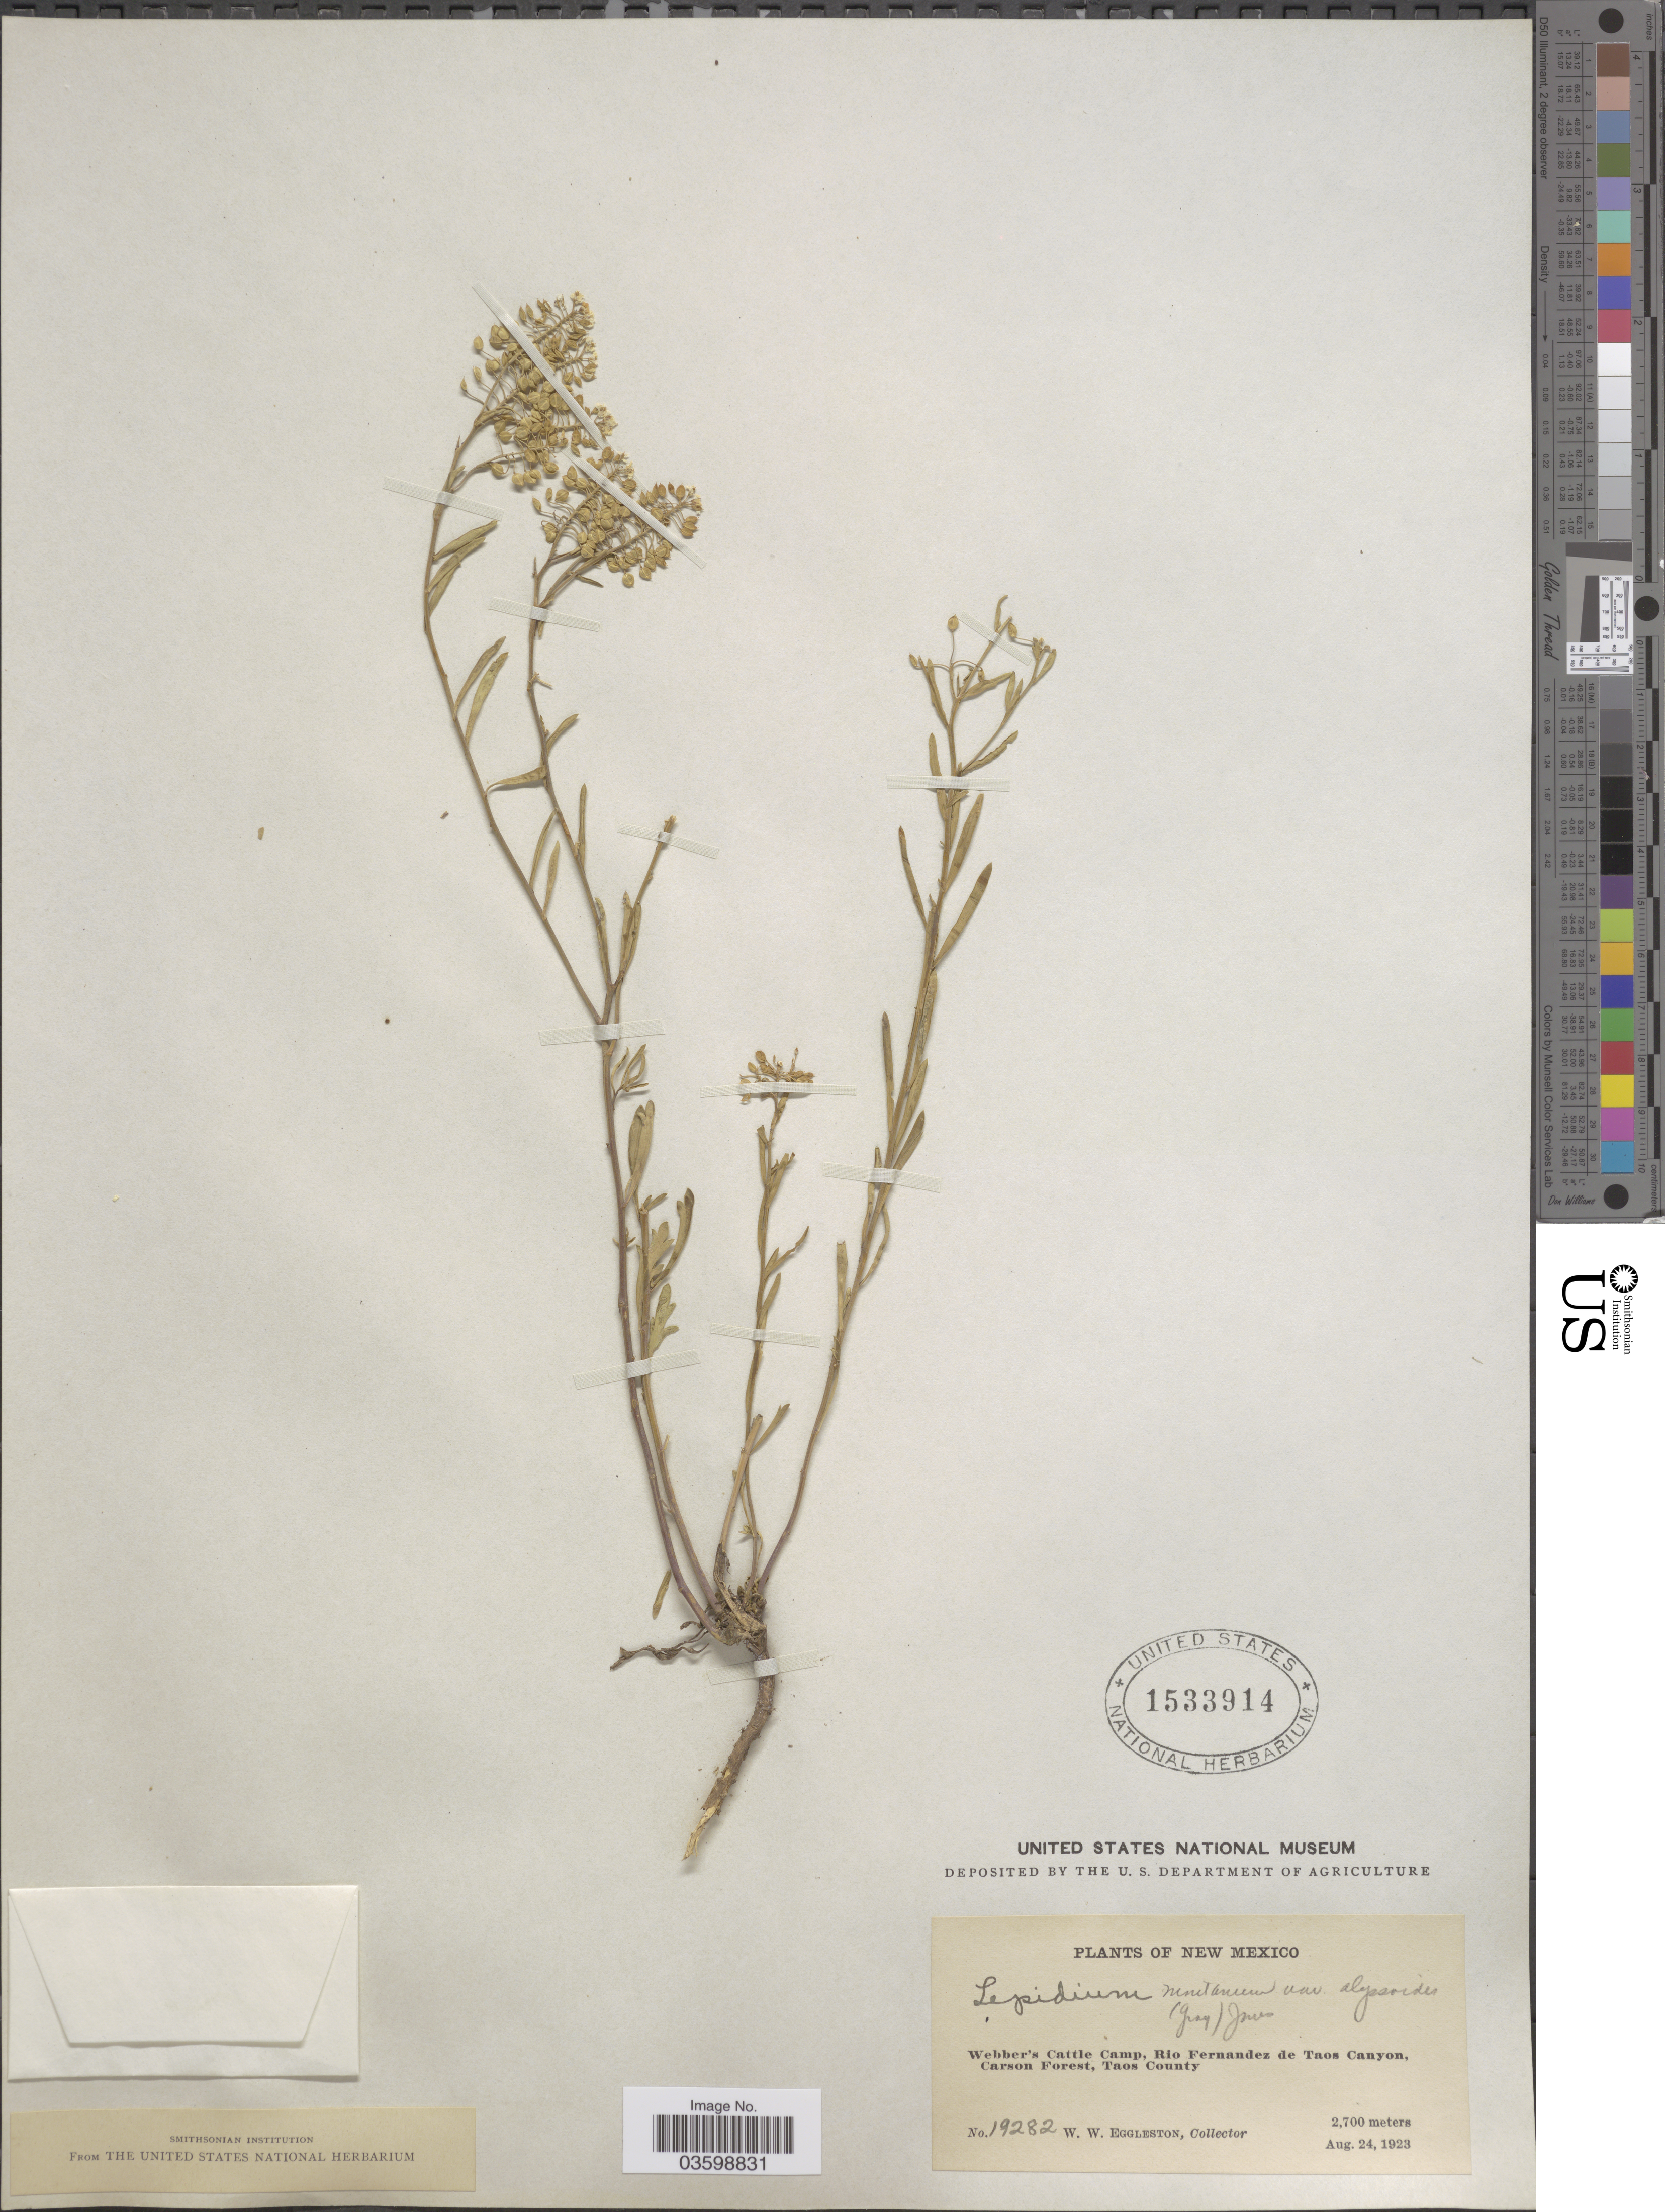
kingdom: Plantae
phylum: Tracheophyta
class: Magnoliopsida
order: Brassicales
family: Brassicaceae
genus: Lepidium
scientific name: Lepidium montanum var. alyssoides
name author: (A. Gray) M.E. Jones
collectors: W. W. Eggleston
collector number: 19282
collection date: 1923-08-24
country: United States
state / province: New Mexico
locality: Webber's Cattle Camp, Rio Fernandez de Taos Canyon, Carson Forest, Taos County.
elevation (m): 2700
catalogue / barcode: US 1533914